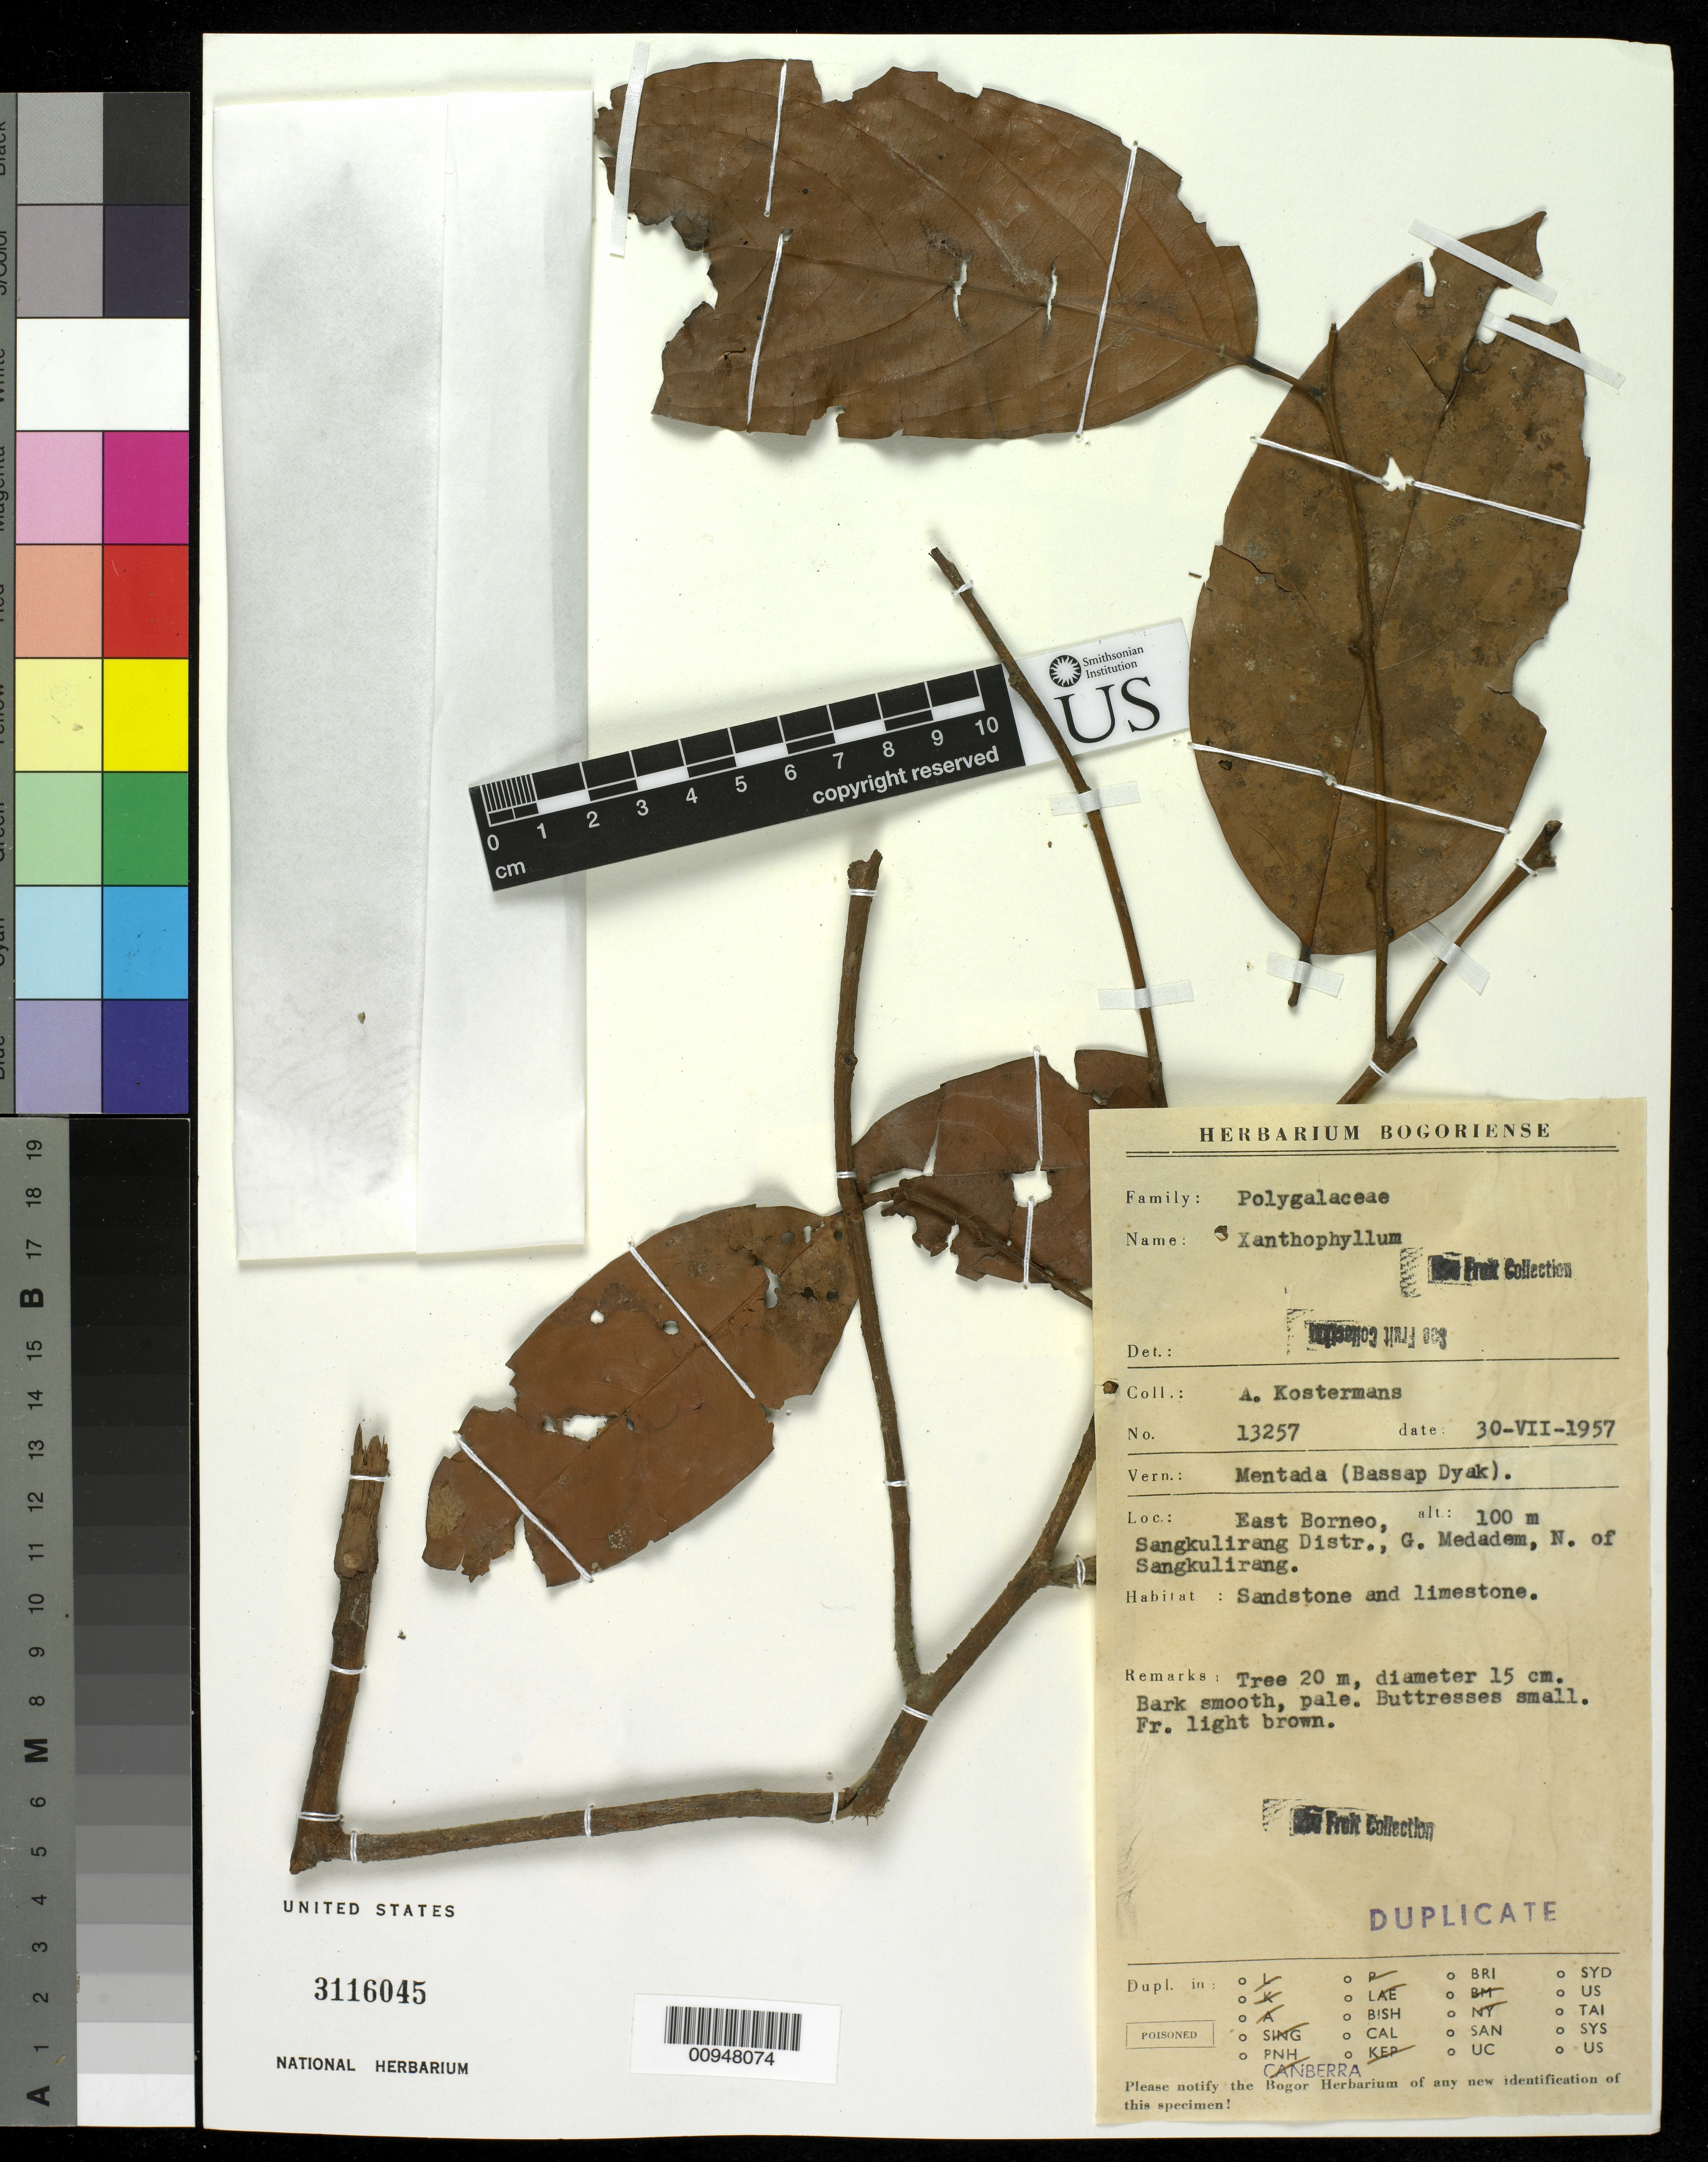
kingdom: Plantae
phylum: Tracheophyta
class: Magnoliopsida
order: Sapindales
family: Sapindaceae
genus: Xerospermum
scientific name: Xerospermum sp.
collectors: A. J. G. Kostermans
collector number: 13257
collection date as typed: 30-VII-1957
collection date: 1957-07-30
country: Malaysia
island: Borneo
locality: Sangkulirang District, G. Medadem, north of Sangkulirang.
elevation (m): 100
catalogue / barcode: US 3116045